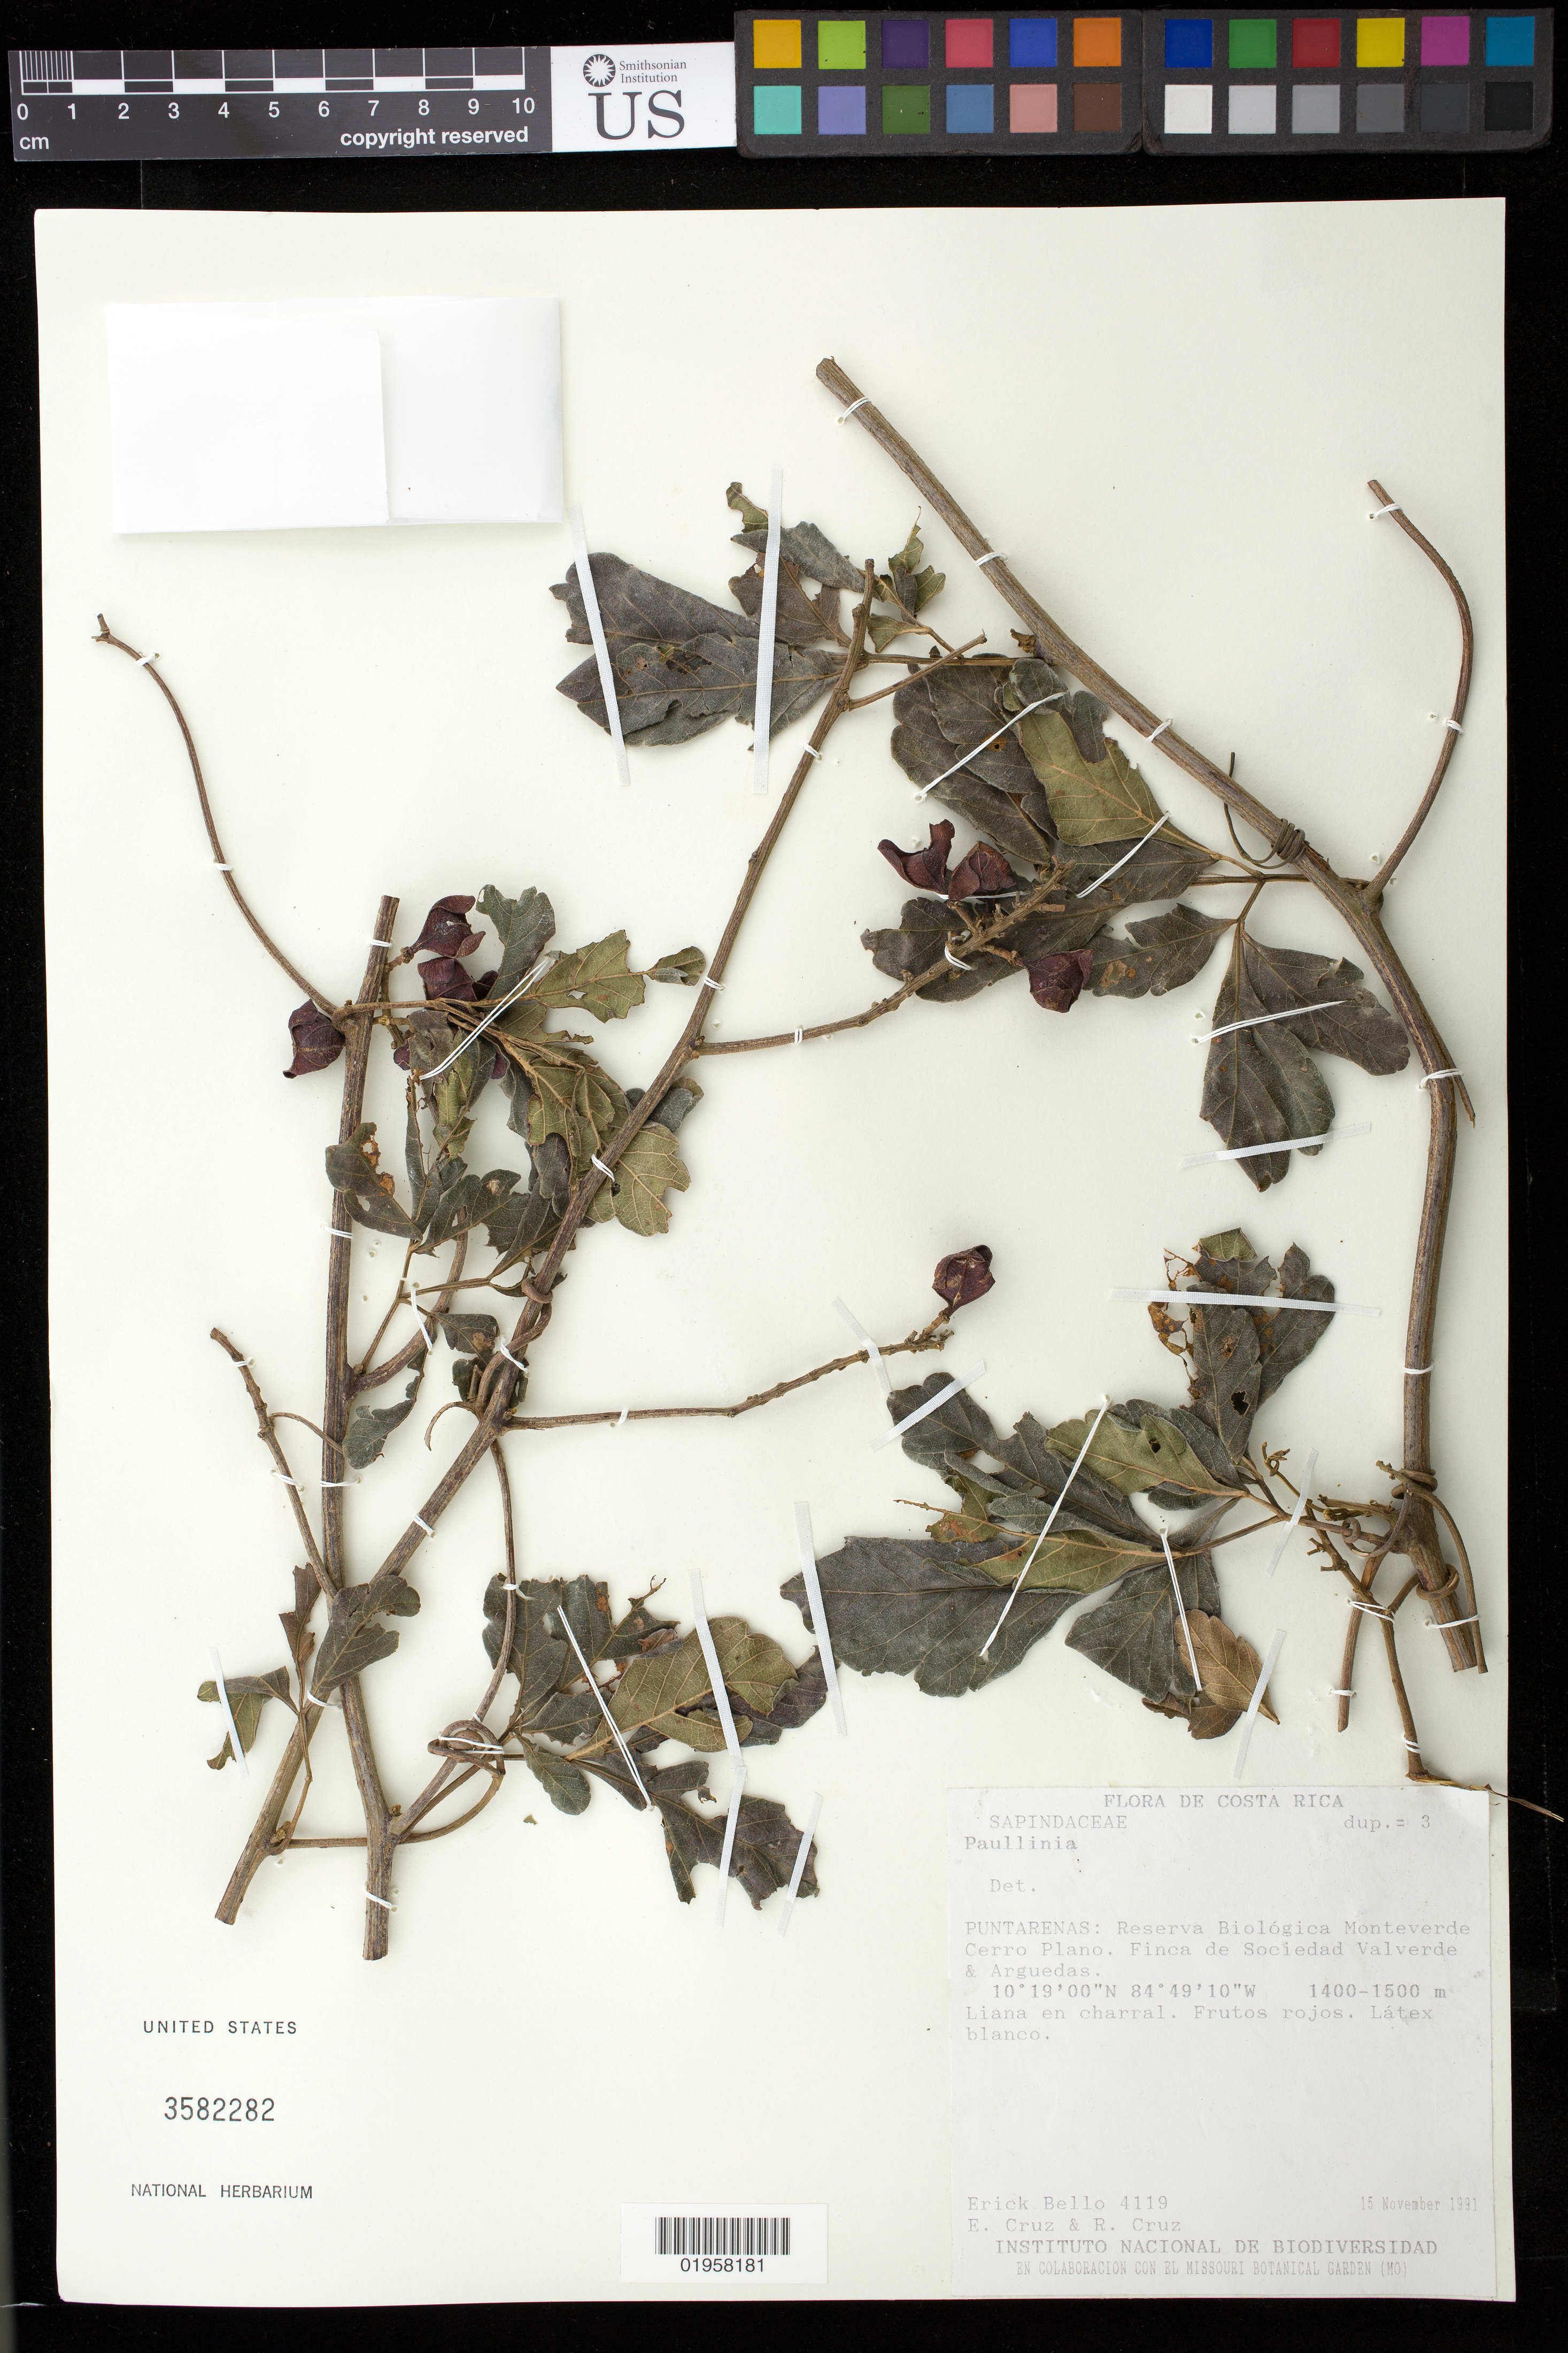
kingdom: Plantae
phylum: Tracheophyta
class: Magnoliopsida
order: Sapindales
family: Sapindaceae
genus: Paullinia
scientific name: Paullinia brenesii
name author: Croat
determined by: Acevedo-Rodriguez, P., (US), Smithsonian Institution - National Museum of Natural History (UNITED STATES)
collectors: E. Bello, E. Cruz & R. Cruz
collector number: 4119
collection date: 1991-11-15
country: Costa Rica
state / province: Puntarenas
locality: Reserva Biológica Monteverde Cerro Plano.Finca de Sociedad Valverde & Arguedas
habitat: En charral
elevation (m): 1400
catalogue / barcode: US 3582282